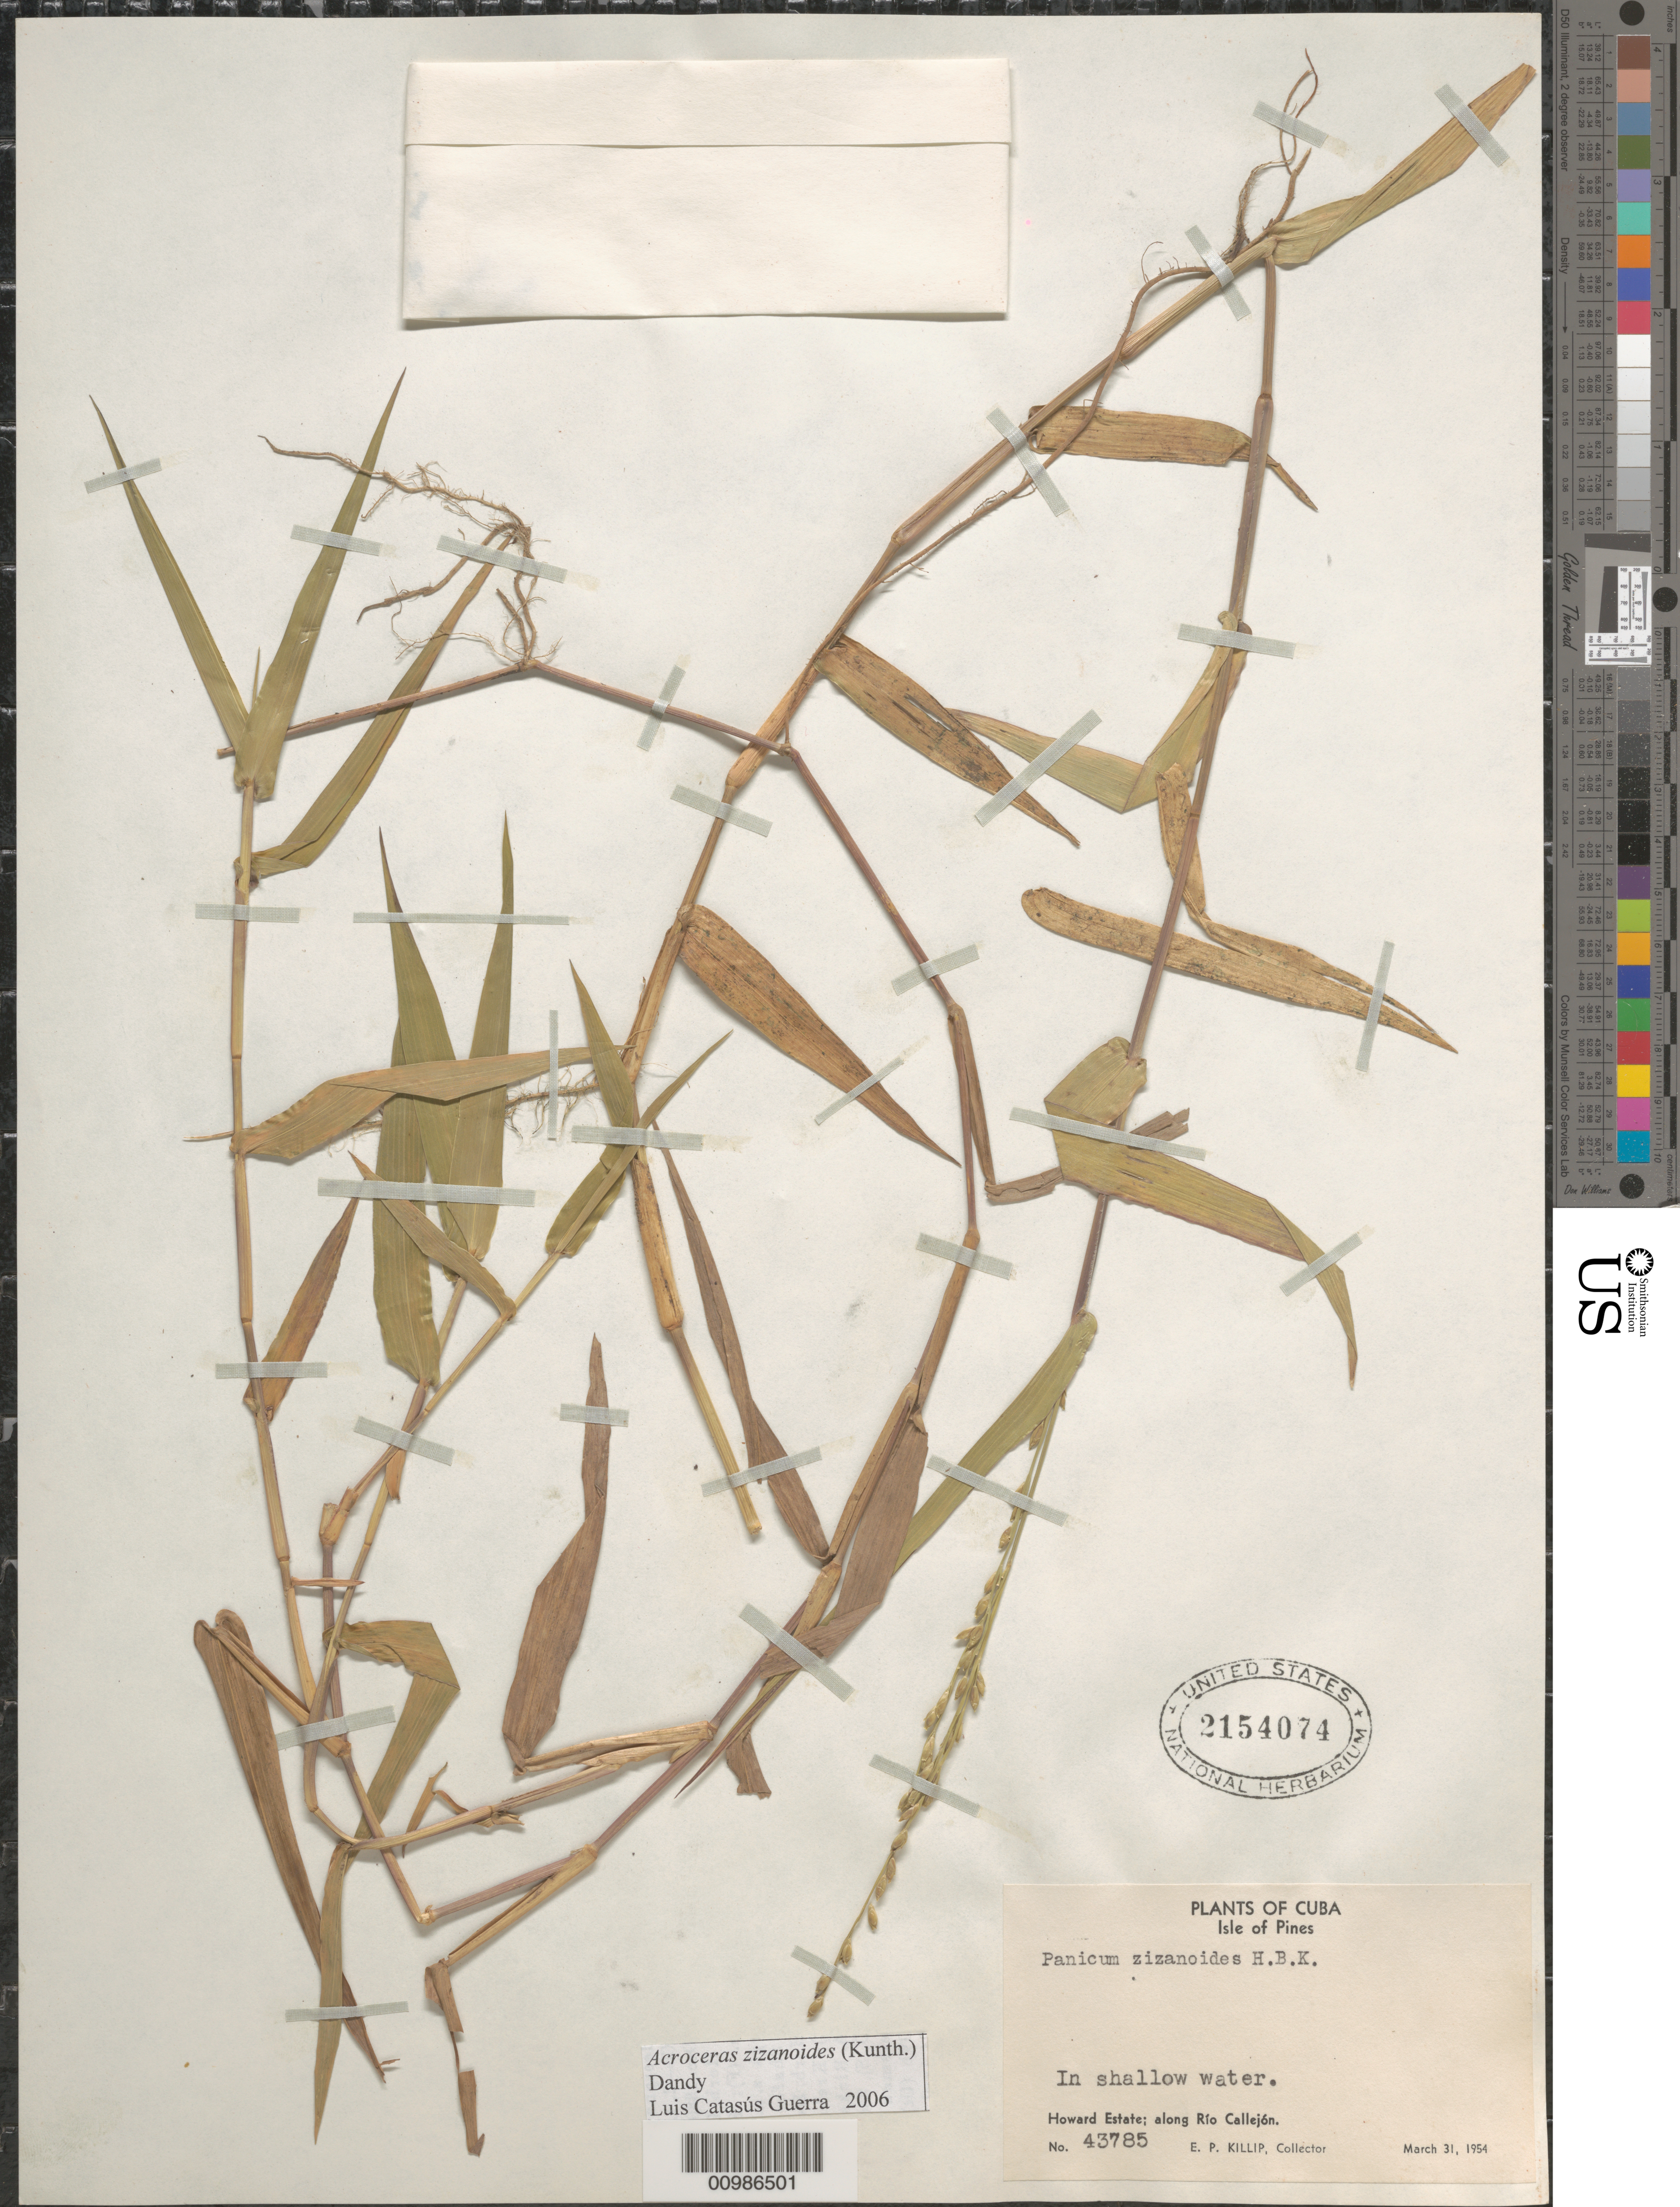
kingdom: Plantae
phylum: Tracheophyta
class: Liliopsida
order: Poales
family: Poaceae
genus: Acroceras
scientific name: Acroceras zizanioides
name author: (Kunth) Dandy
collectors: E. P. Killip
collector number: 43785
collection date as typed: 31 Mar 1954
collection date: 1954-03-31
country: Cuba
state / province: Isla de la Juventud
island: Isla de la Juventud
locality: [Isle of Pines]: Howard Estate; along Rio Callejon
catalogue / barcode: US 2154074